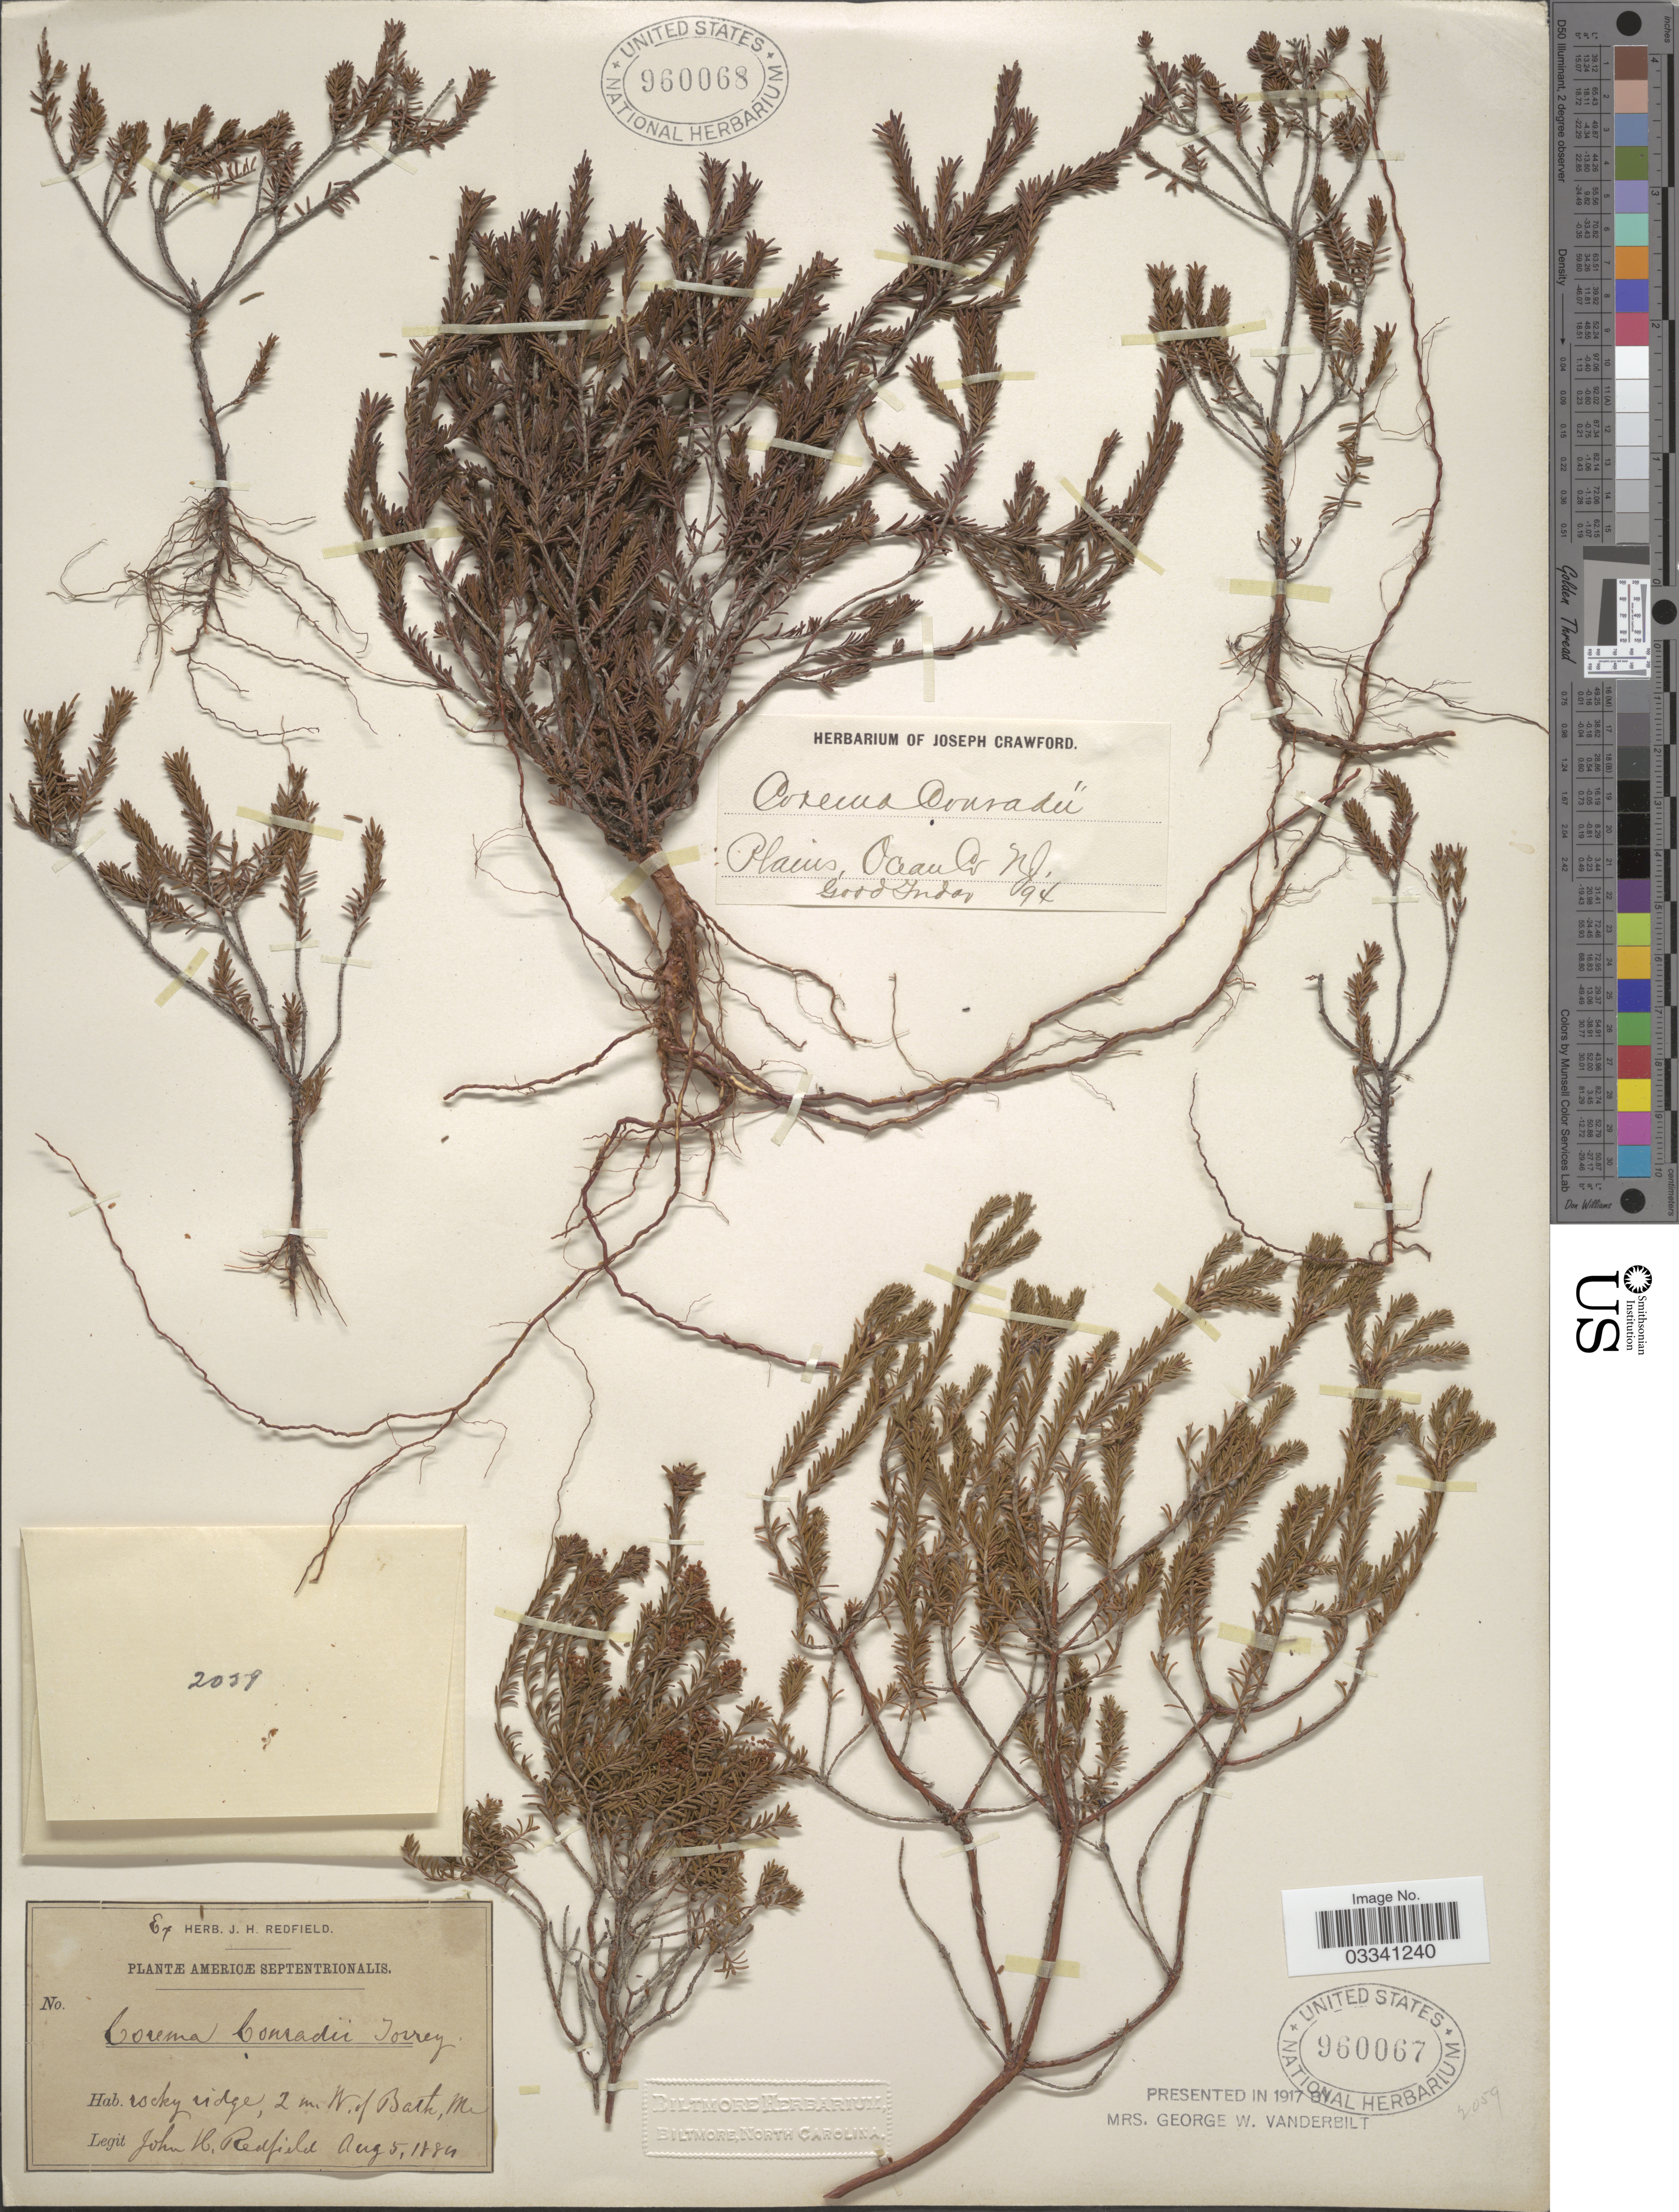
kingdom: Plantae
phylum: Tracheophyta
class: Magnoliopsida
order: Ericales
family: Ericaceae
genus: Corema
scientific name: Corema conradii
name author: Torr.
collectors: J. Redfield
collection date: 1884-08-05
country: United States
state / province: Maine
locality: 2 mi W. of Bath, Me.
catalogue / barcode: US 960067